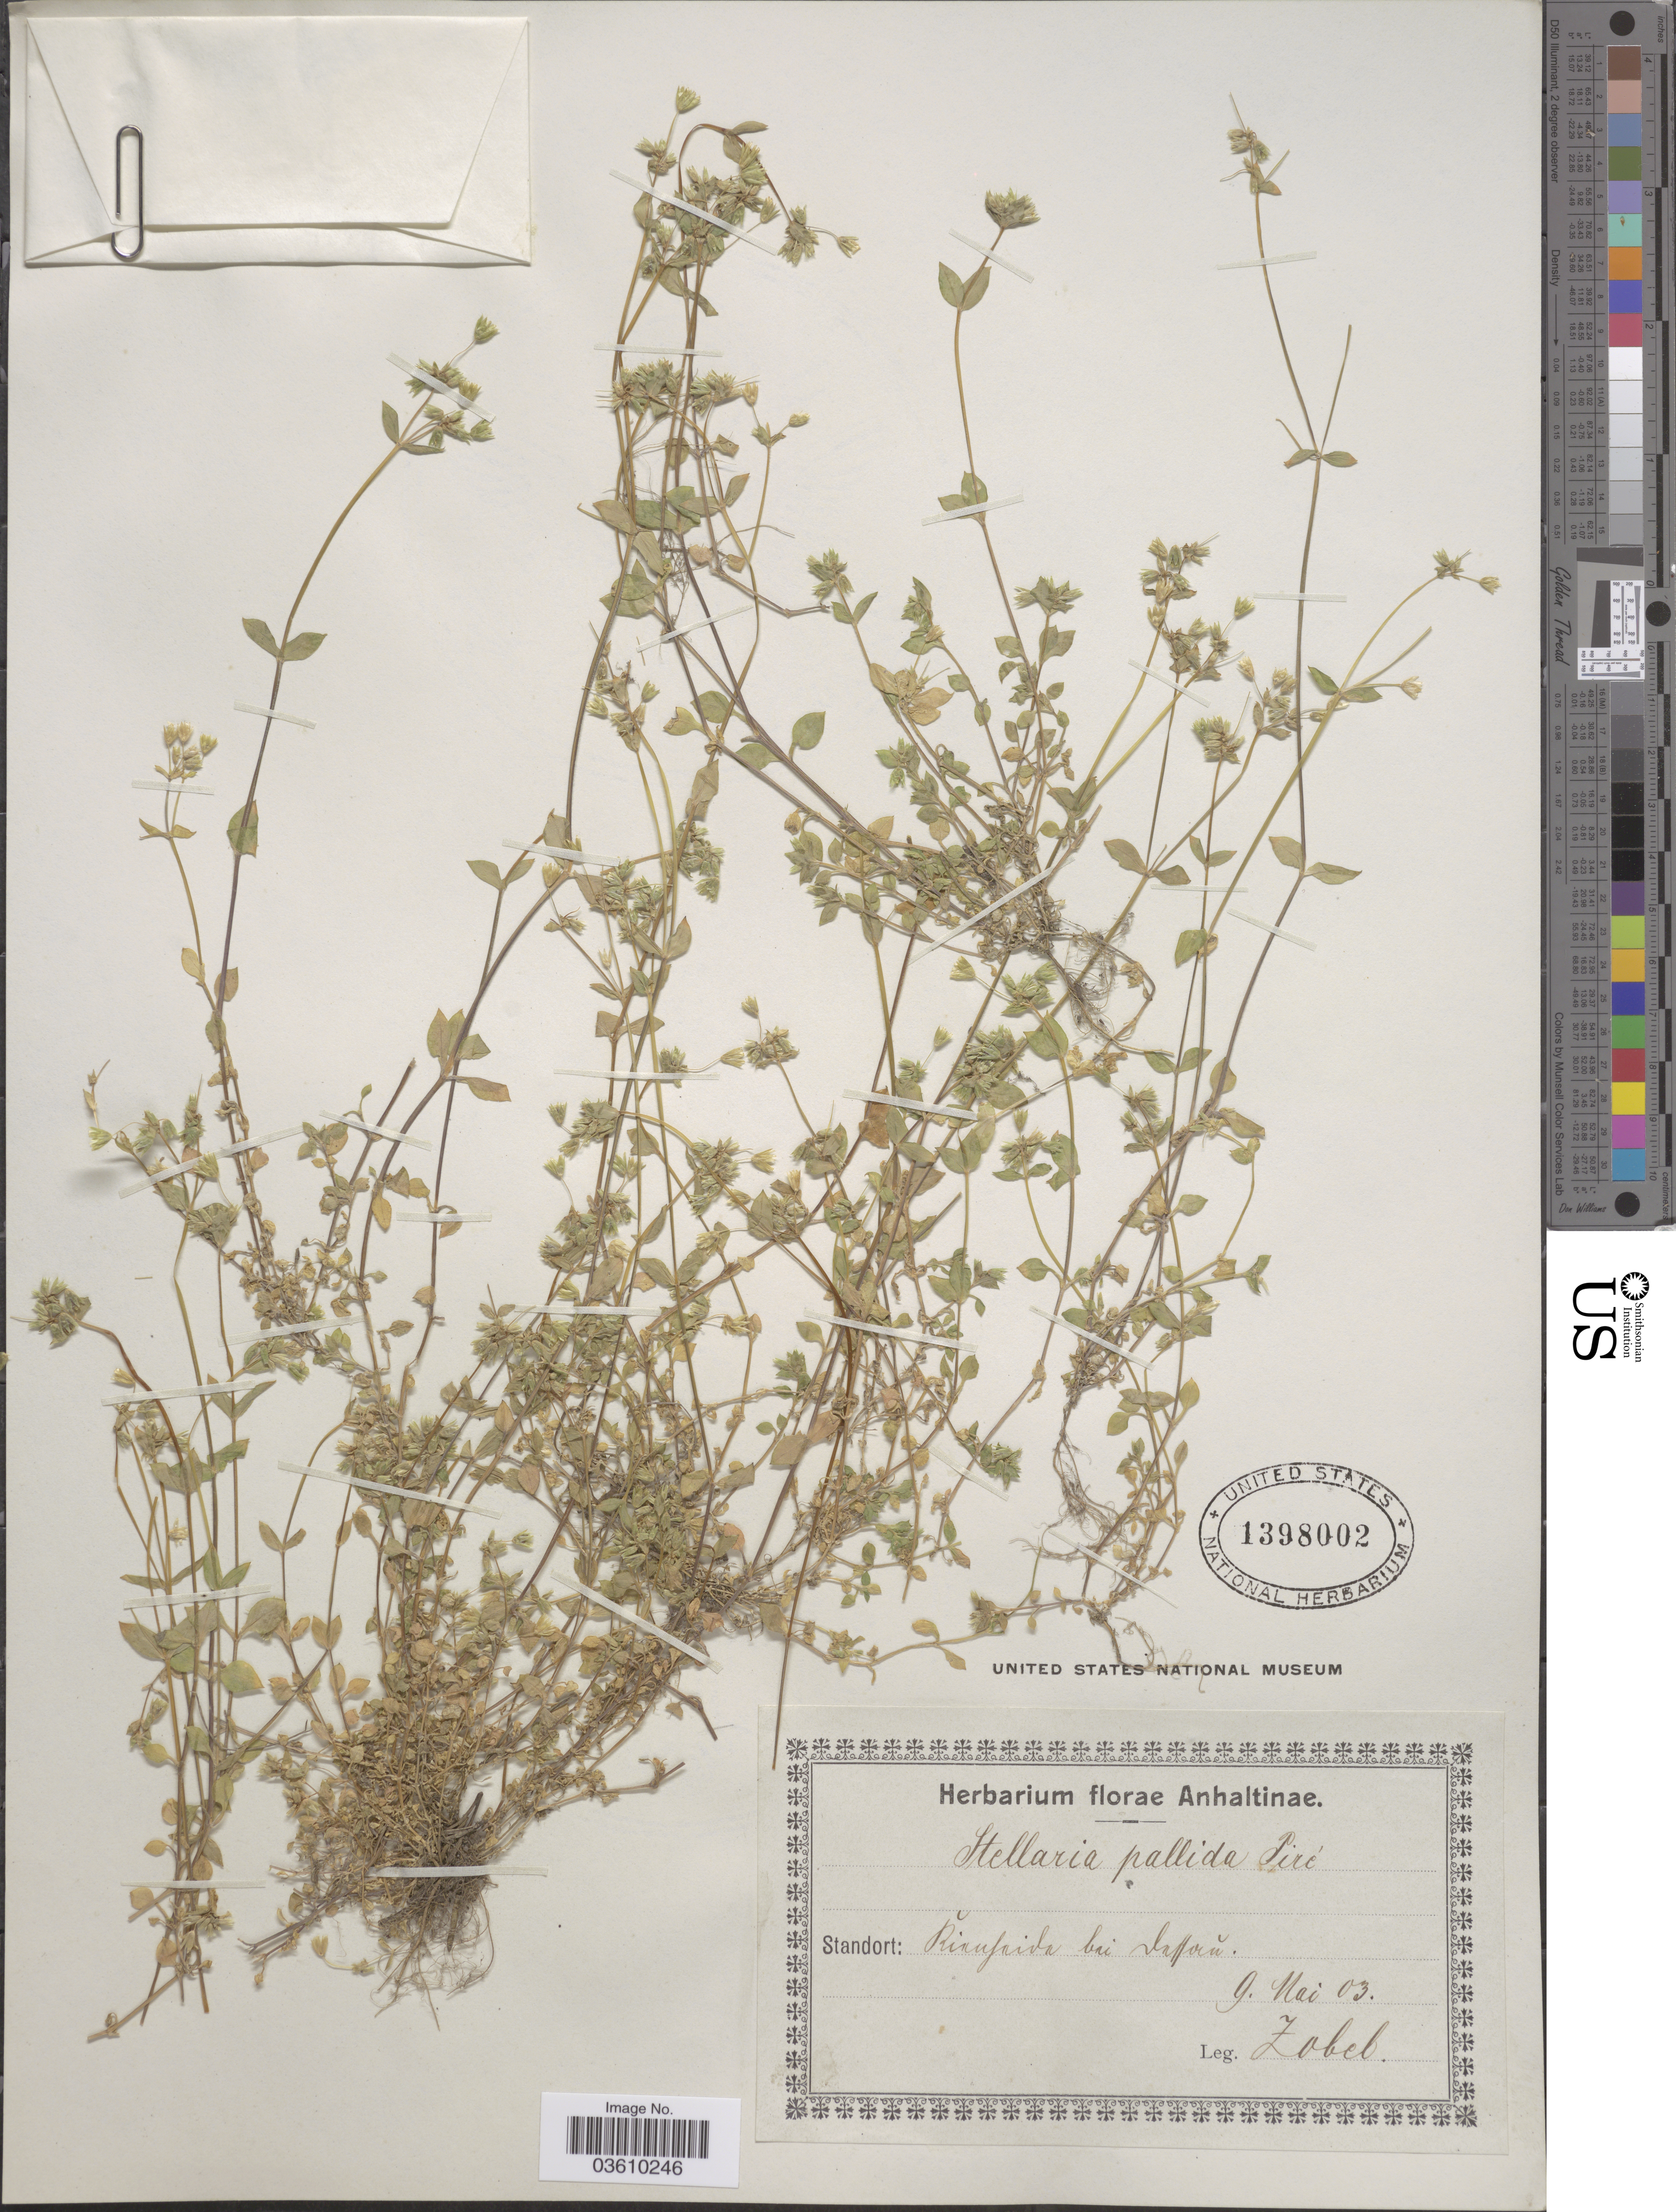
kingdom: Plantae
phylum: Tracheophyta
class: Magnoliopsida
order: Caryophyllales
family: Caryophyllaceae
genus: Stellaria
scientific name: Stellaria pallida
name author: (Dumort.) Crép.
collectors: Zobel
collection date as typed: Transcribed d/m/y: 9/5/3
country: Germany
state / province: Sachsen-Anhalt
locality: Anhaltinae. Standort: Rinufoida bai Safforn. [interpreted]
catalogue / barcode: US 1398002